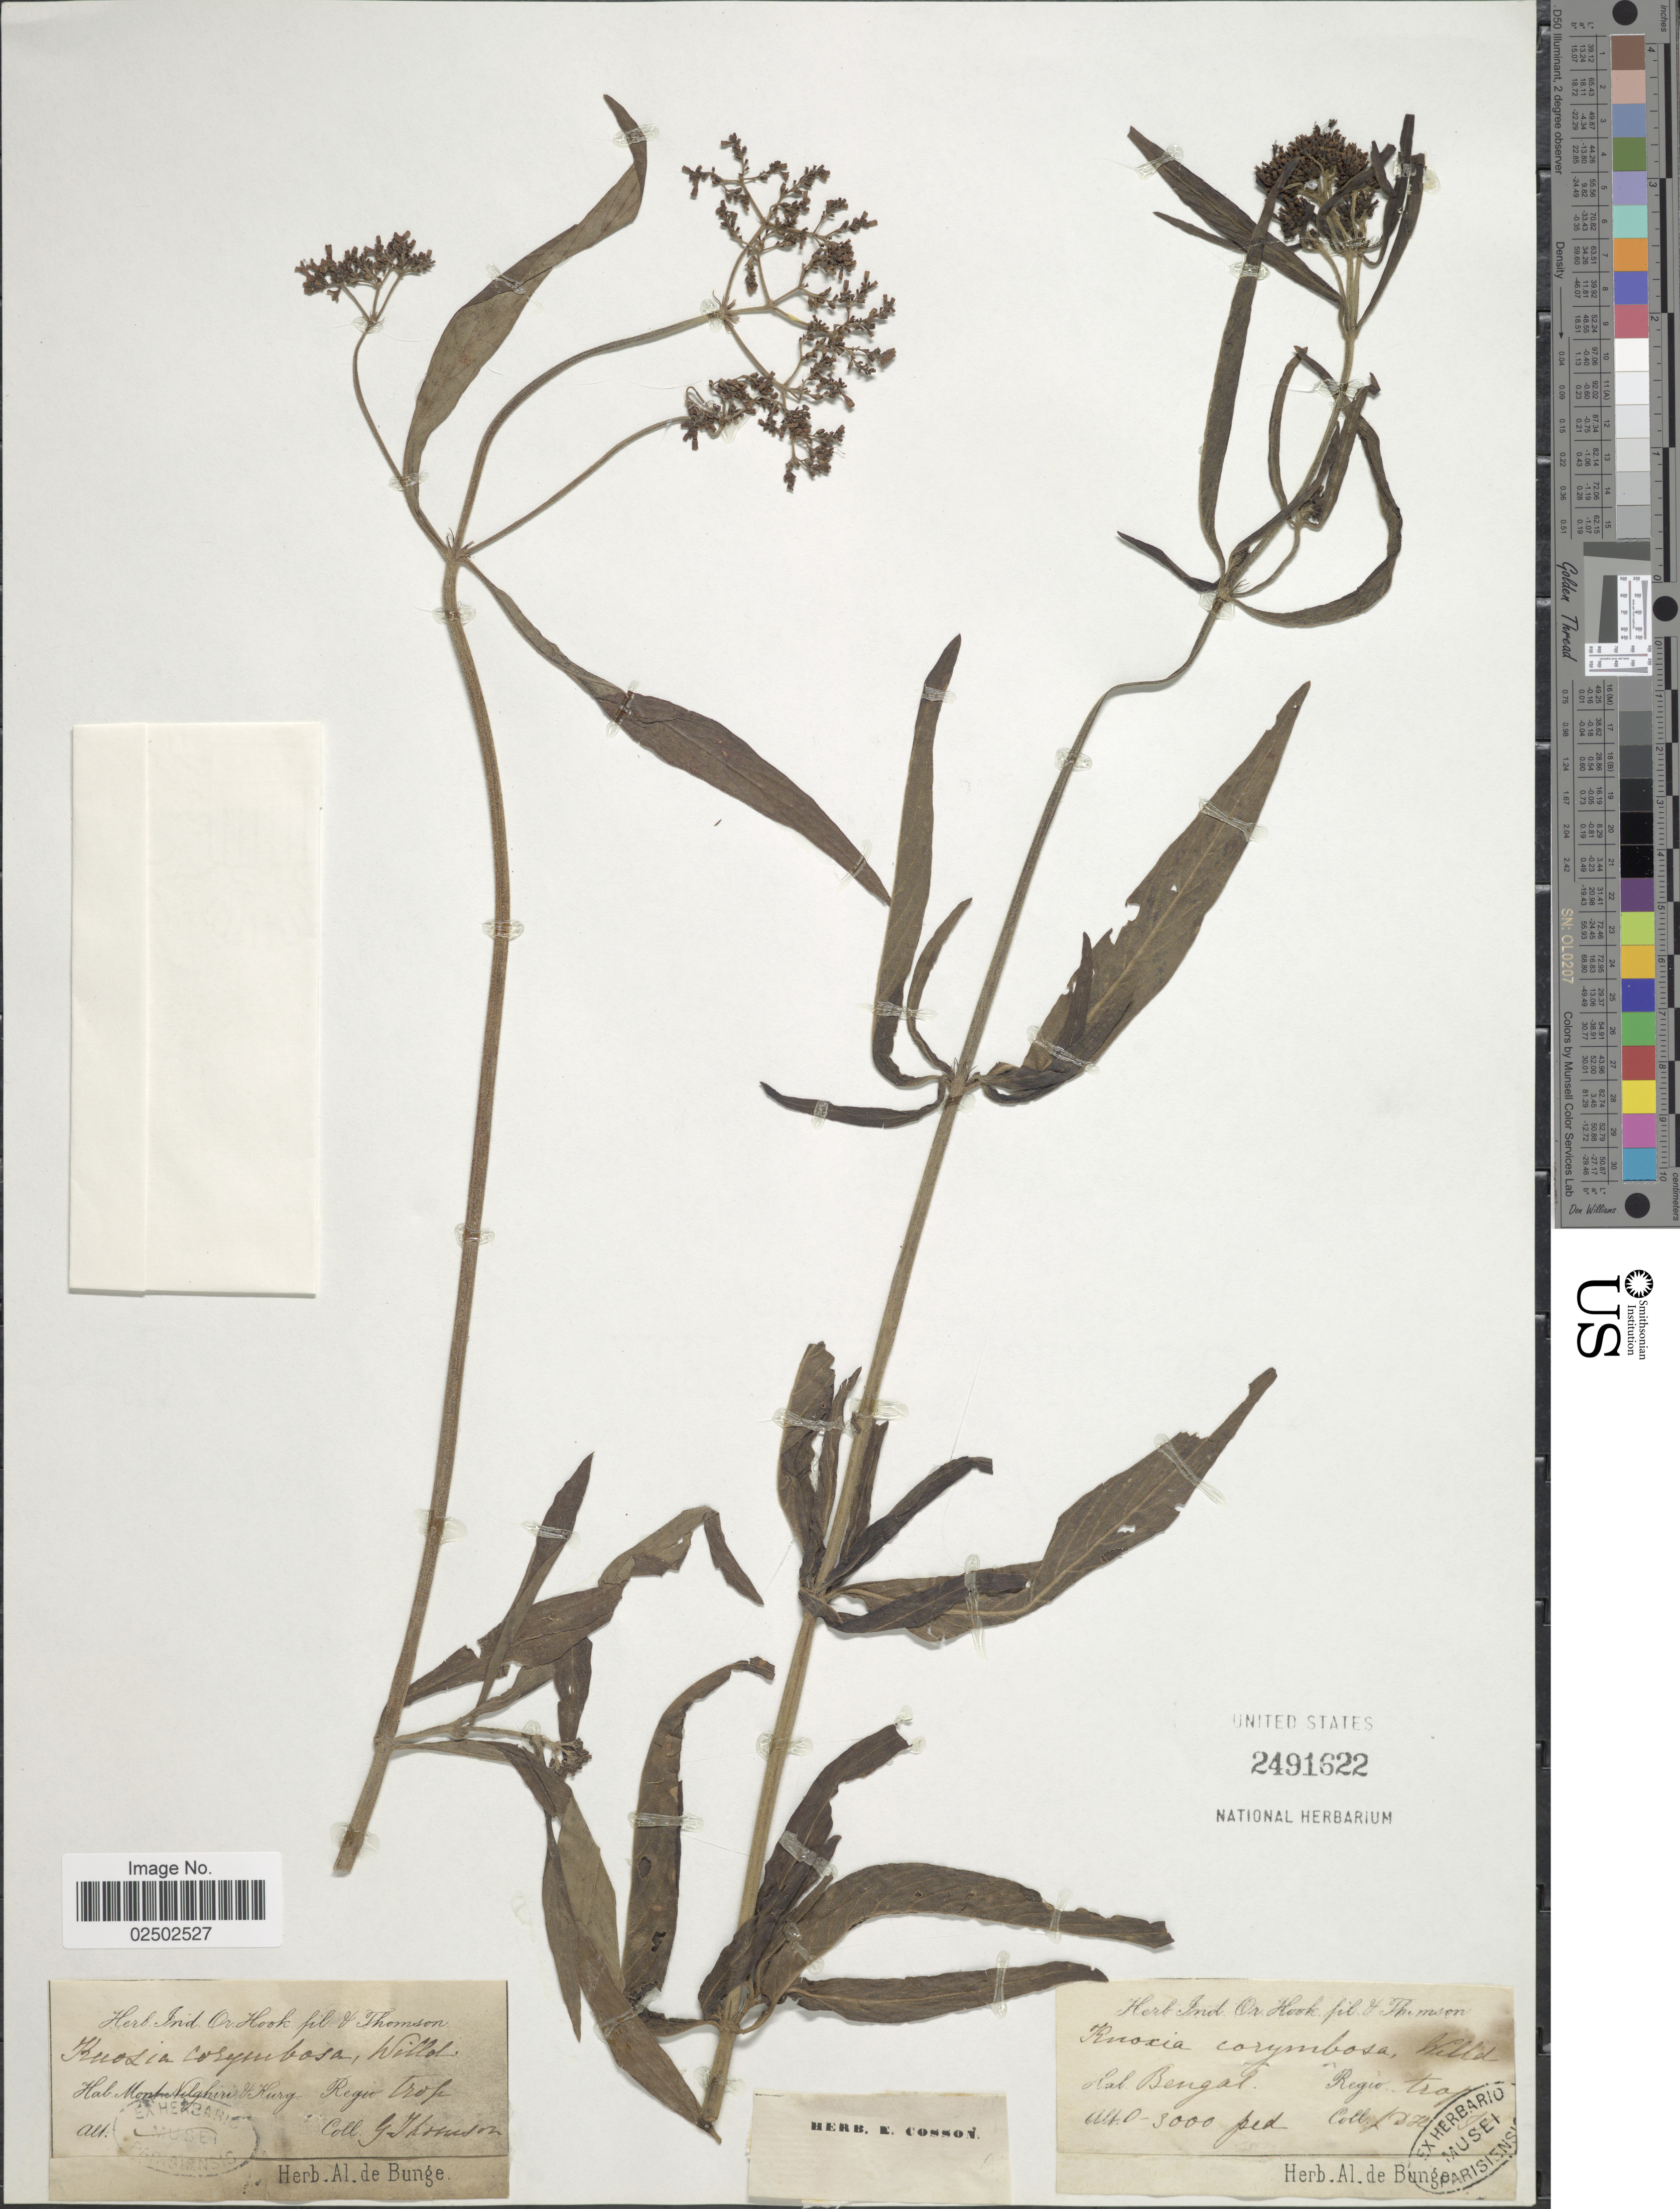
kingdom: Plantae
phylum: Tracheophyta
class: Magnoliopsida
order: Gentianales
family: Rubiaceae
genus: Knoxia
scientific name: Knoxia corymbosa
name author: Willd.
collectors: J. D. Hooker & T. Thomson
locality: Bengal, Regio trop.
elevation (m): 0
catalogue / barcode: US 2491622-2